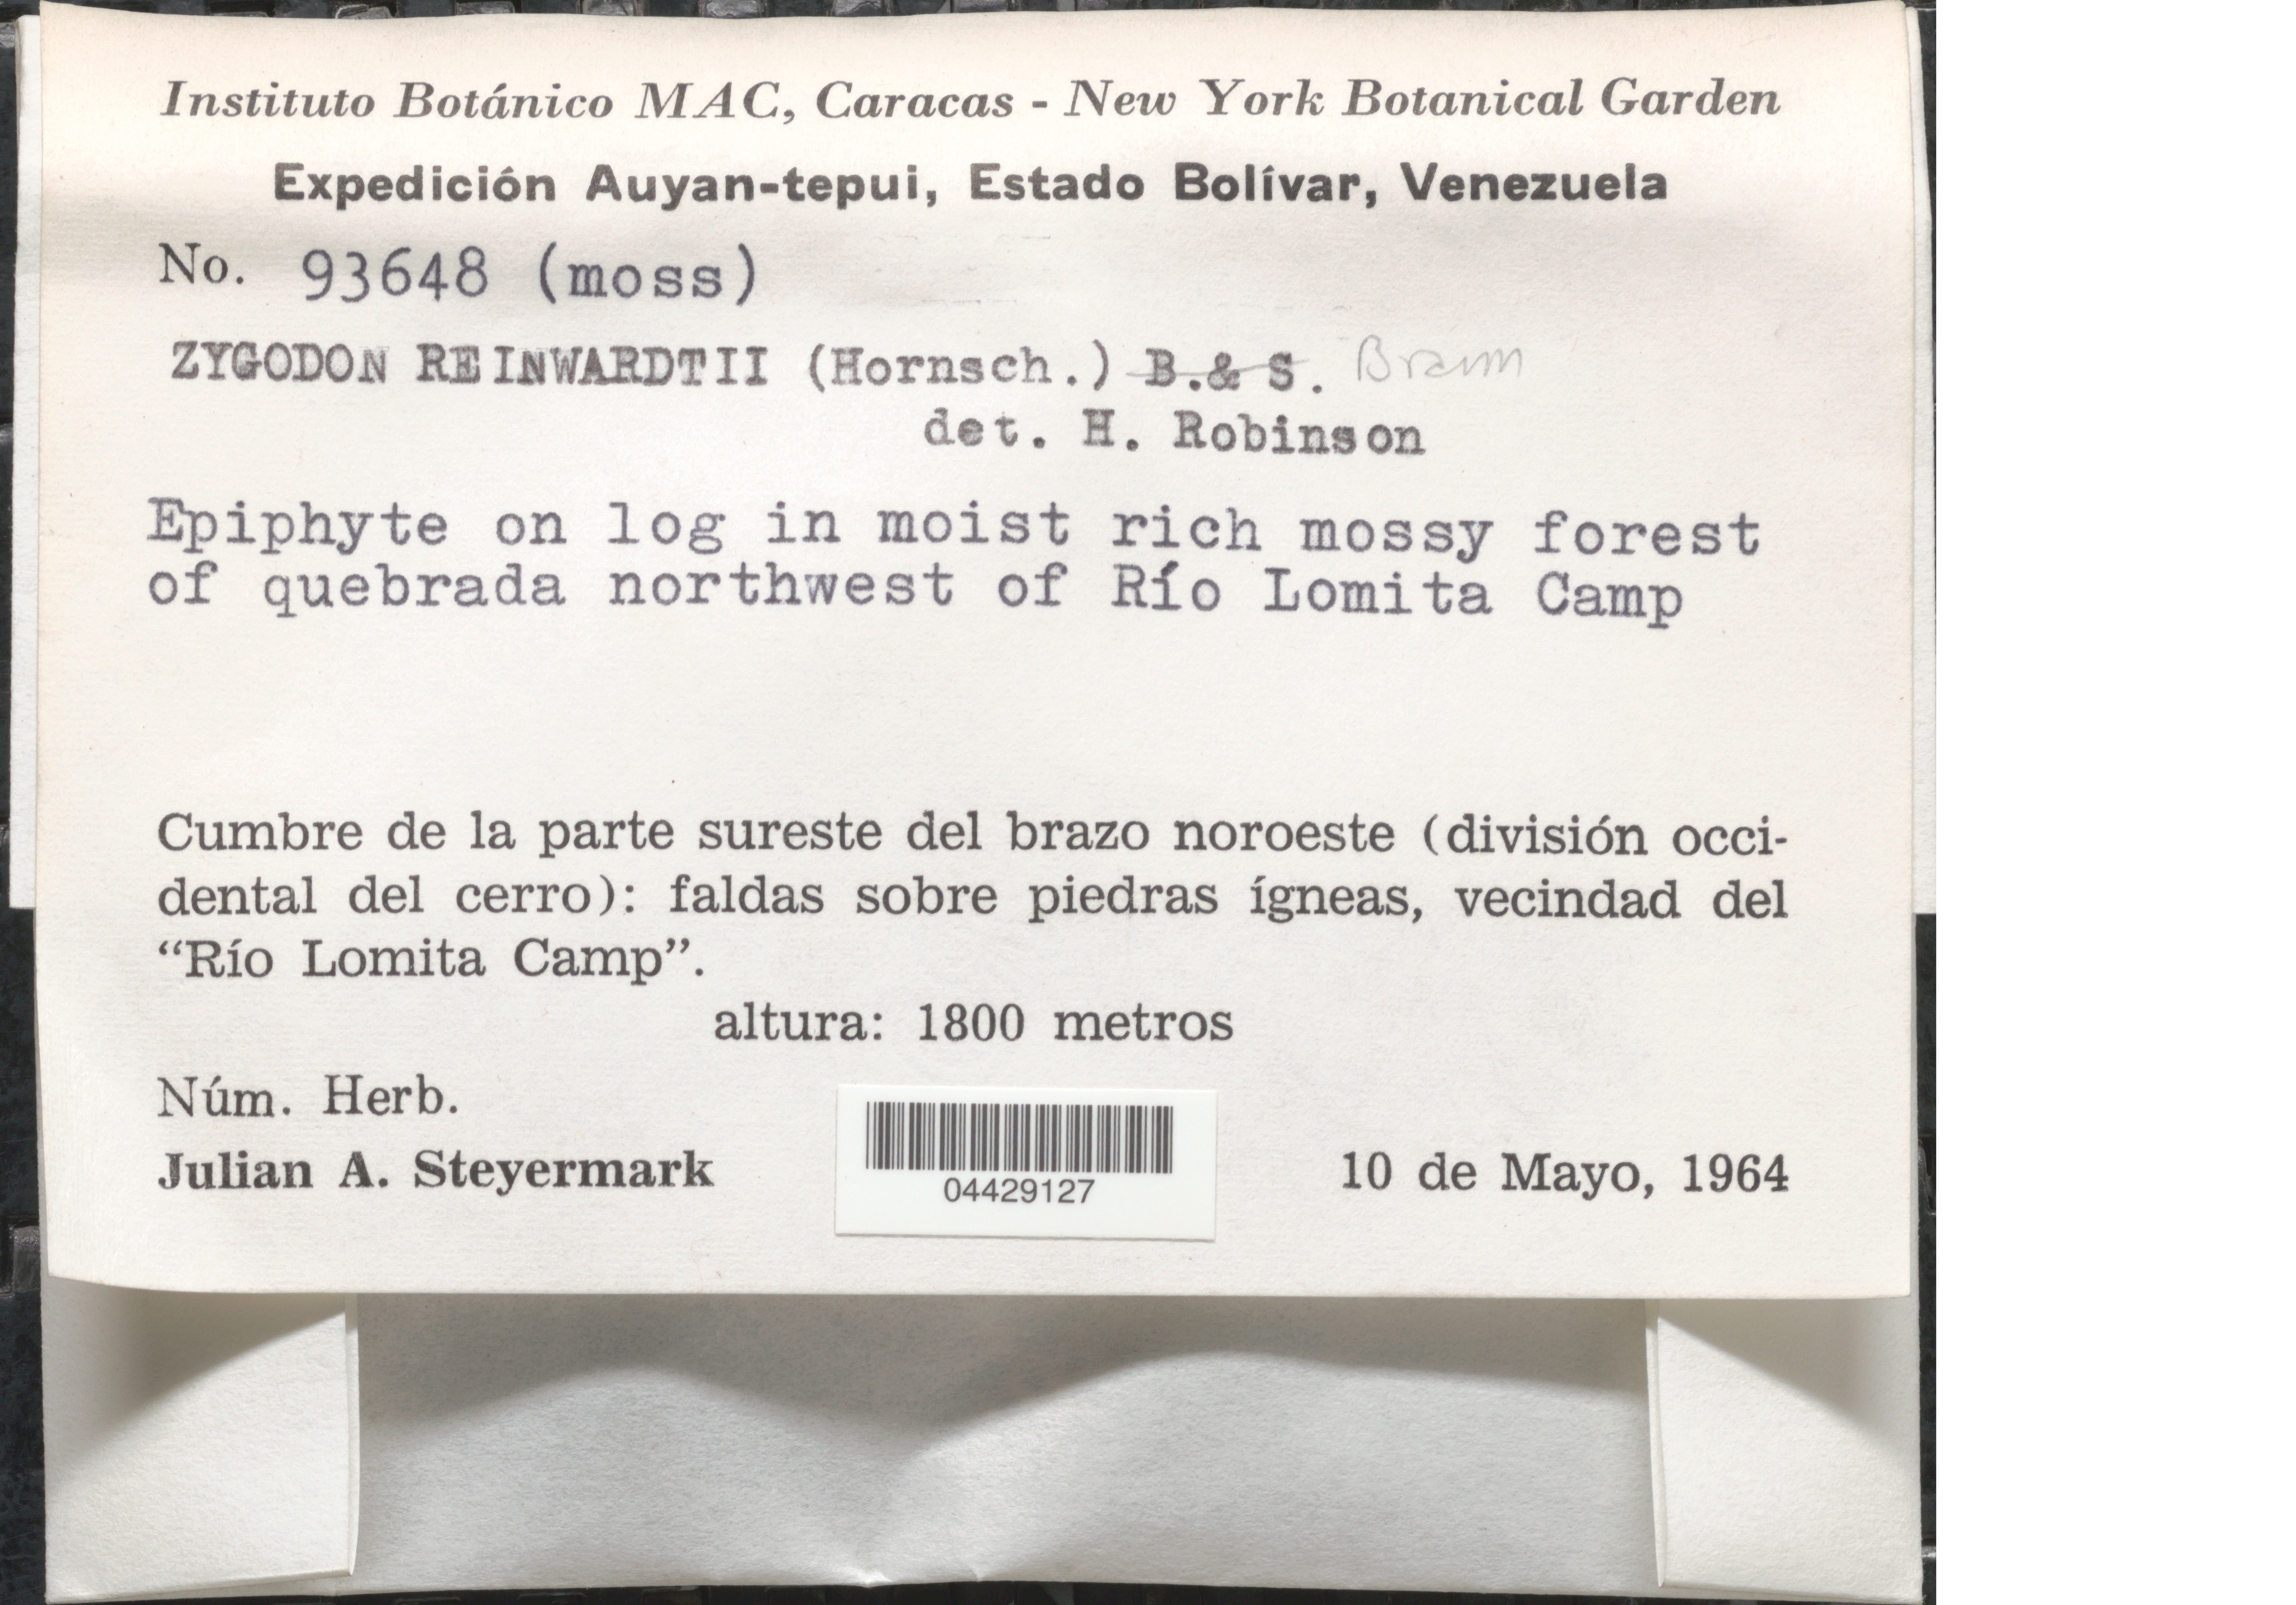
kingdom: Plantae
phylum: Bryophyta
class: Bryopsida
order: Orthotrichales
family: Orthotrichaceae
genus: Zygodon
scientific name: Zygodon reinwardtii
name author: (Hornsch.) A. Braun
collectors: J. Steyermark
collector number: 93648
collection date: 1964-05-10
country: Venezuela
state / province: Bolivar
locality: Expedición Auyan-tepui. In moist rich mossy forest of quebrada northwest of Río Lomita Camp. Cumbre de la parte sureste del brazo noroeste (división occidental del cerro): faldas sobre piedras ígneas, vecindad del "Río Lomita Camp".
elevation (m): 1800